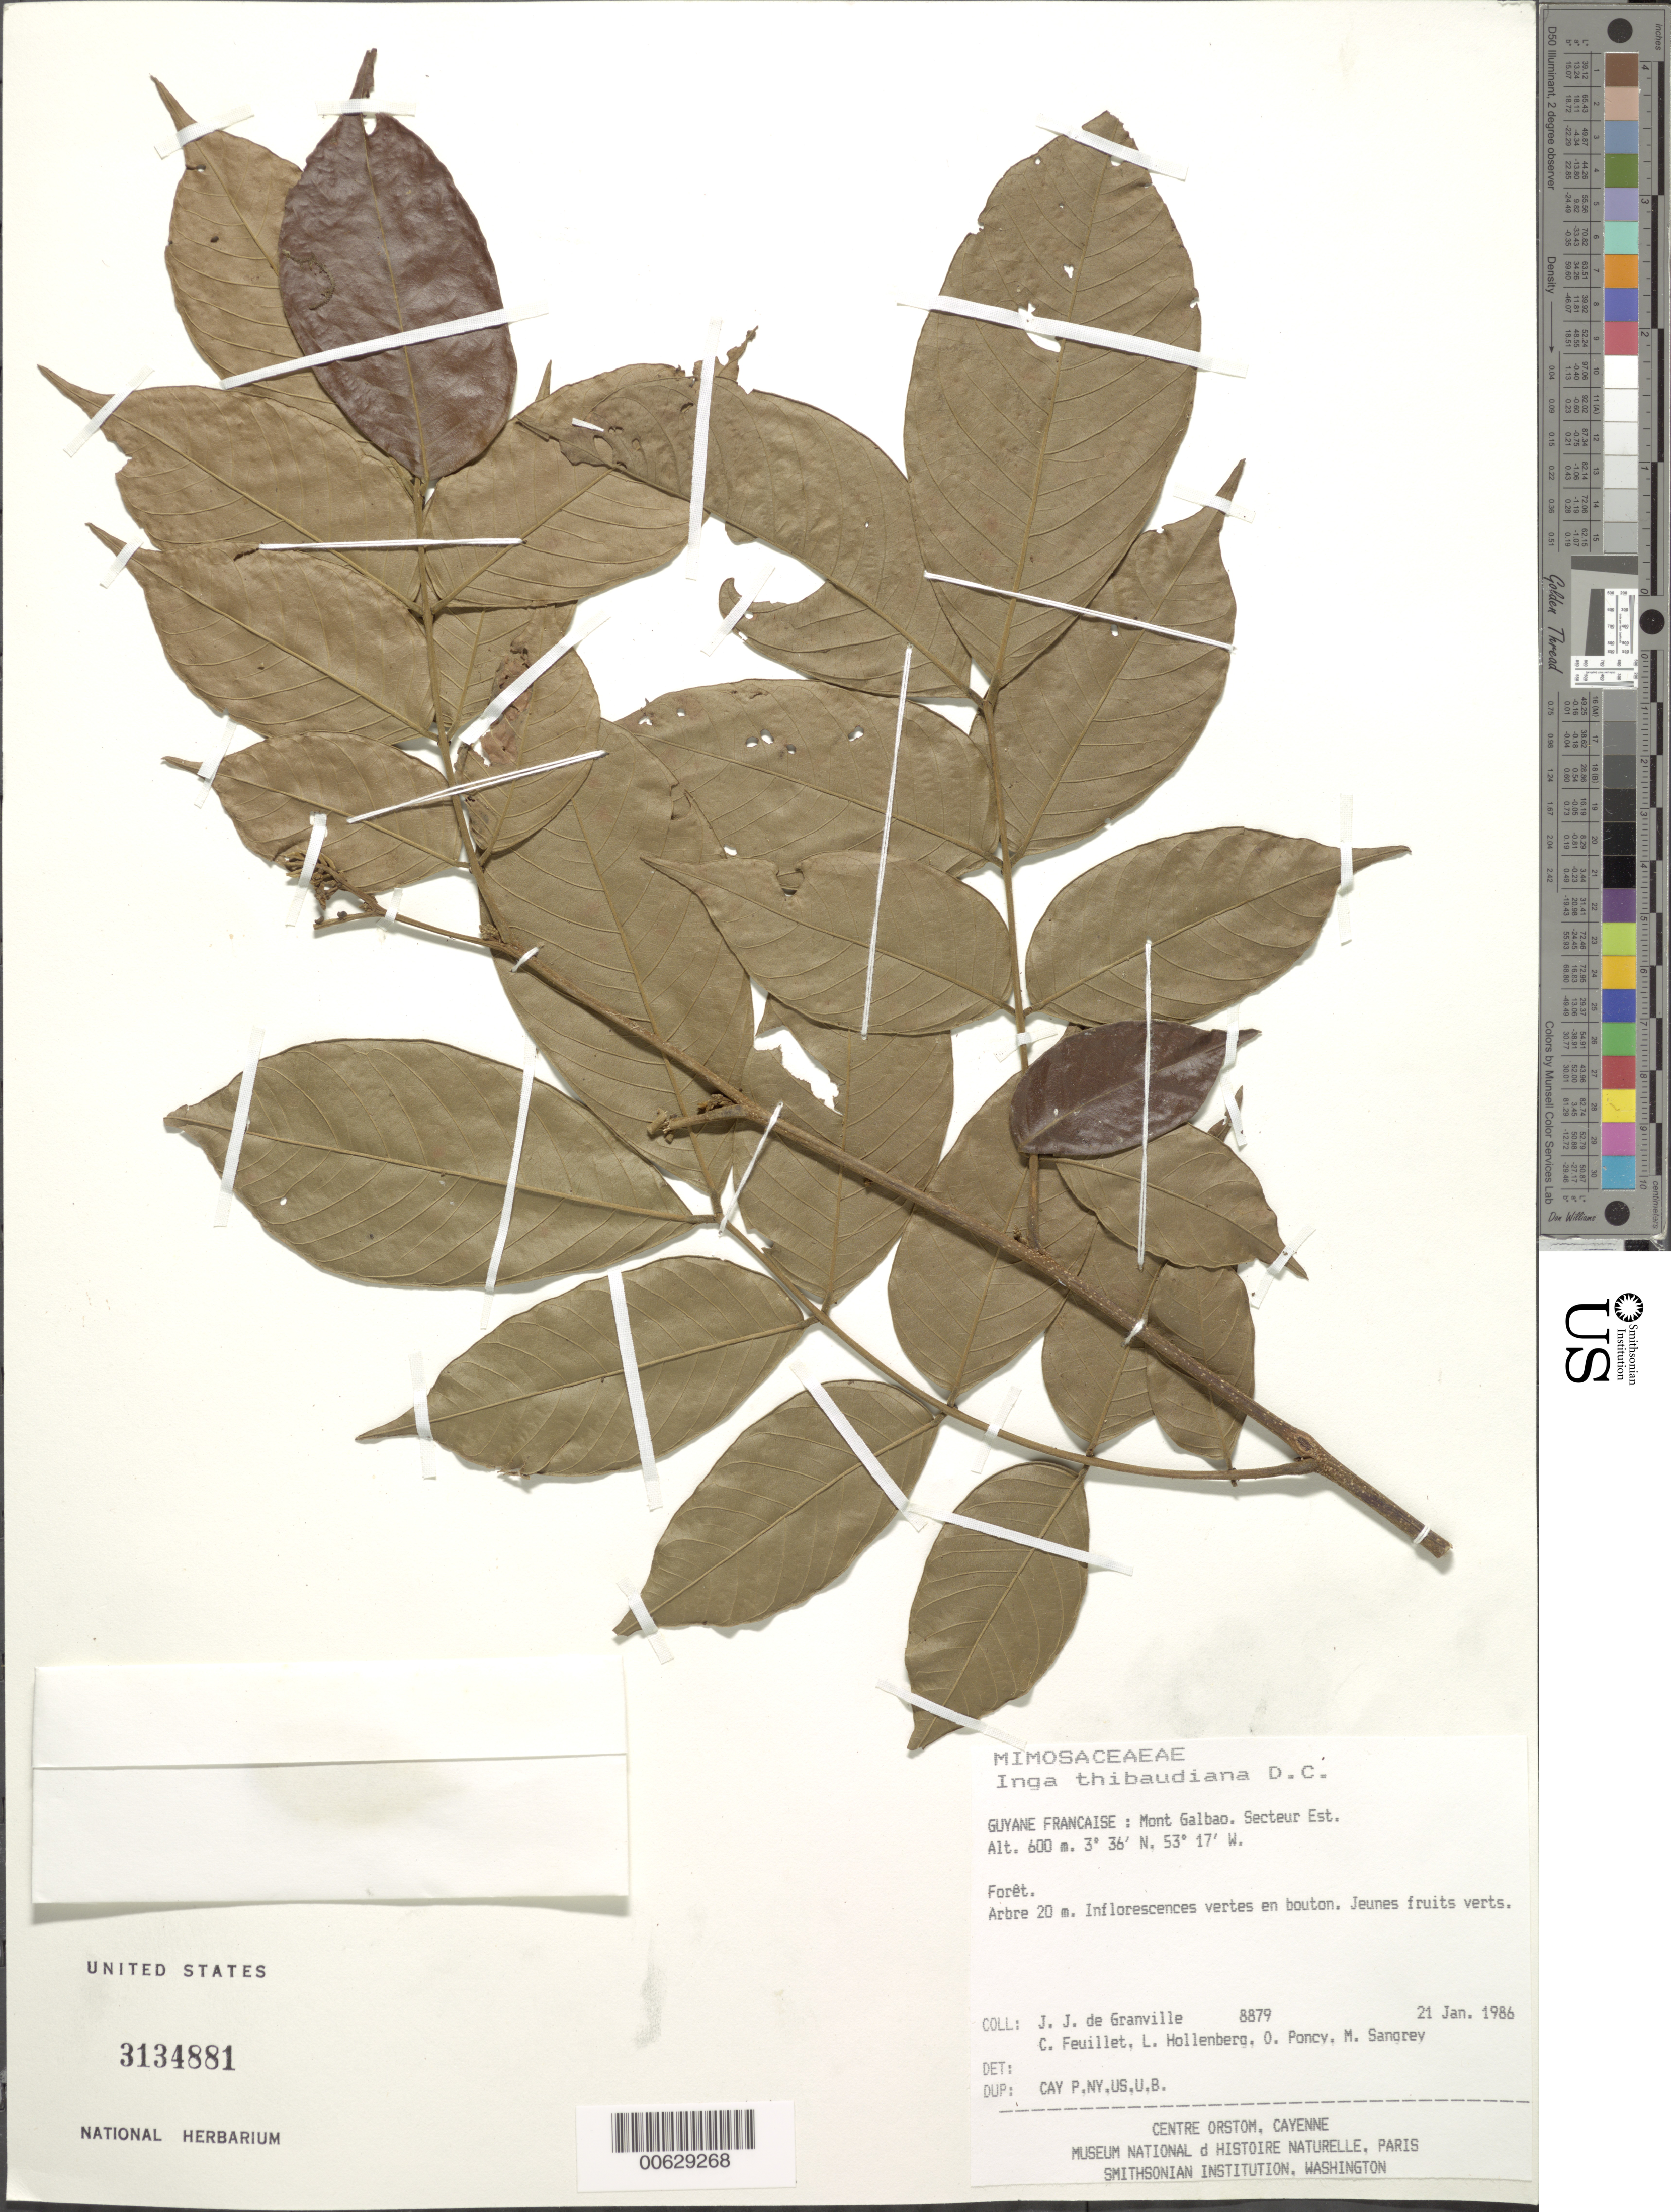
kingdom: Plantae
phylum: Tracheophyta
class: Magnoliopsida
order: Fabales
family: Fabaceae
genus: Inga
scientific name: Inga thibaudiana subsp. thibaudiana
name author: DC.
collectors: J.-J. de Granville, C. Feuillet, L. Hollenberg, O. Poncy & M. S. Sangrey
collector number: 8879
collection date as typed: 21-Jan-86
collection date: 1986-01-21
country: French Guiana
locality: Mont Galbao. Secteur Est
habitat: Forêt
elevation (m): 600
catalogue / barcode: US 3134881